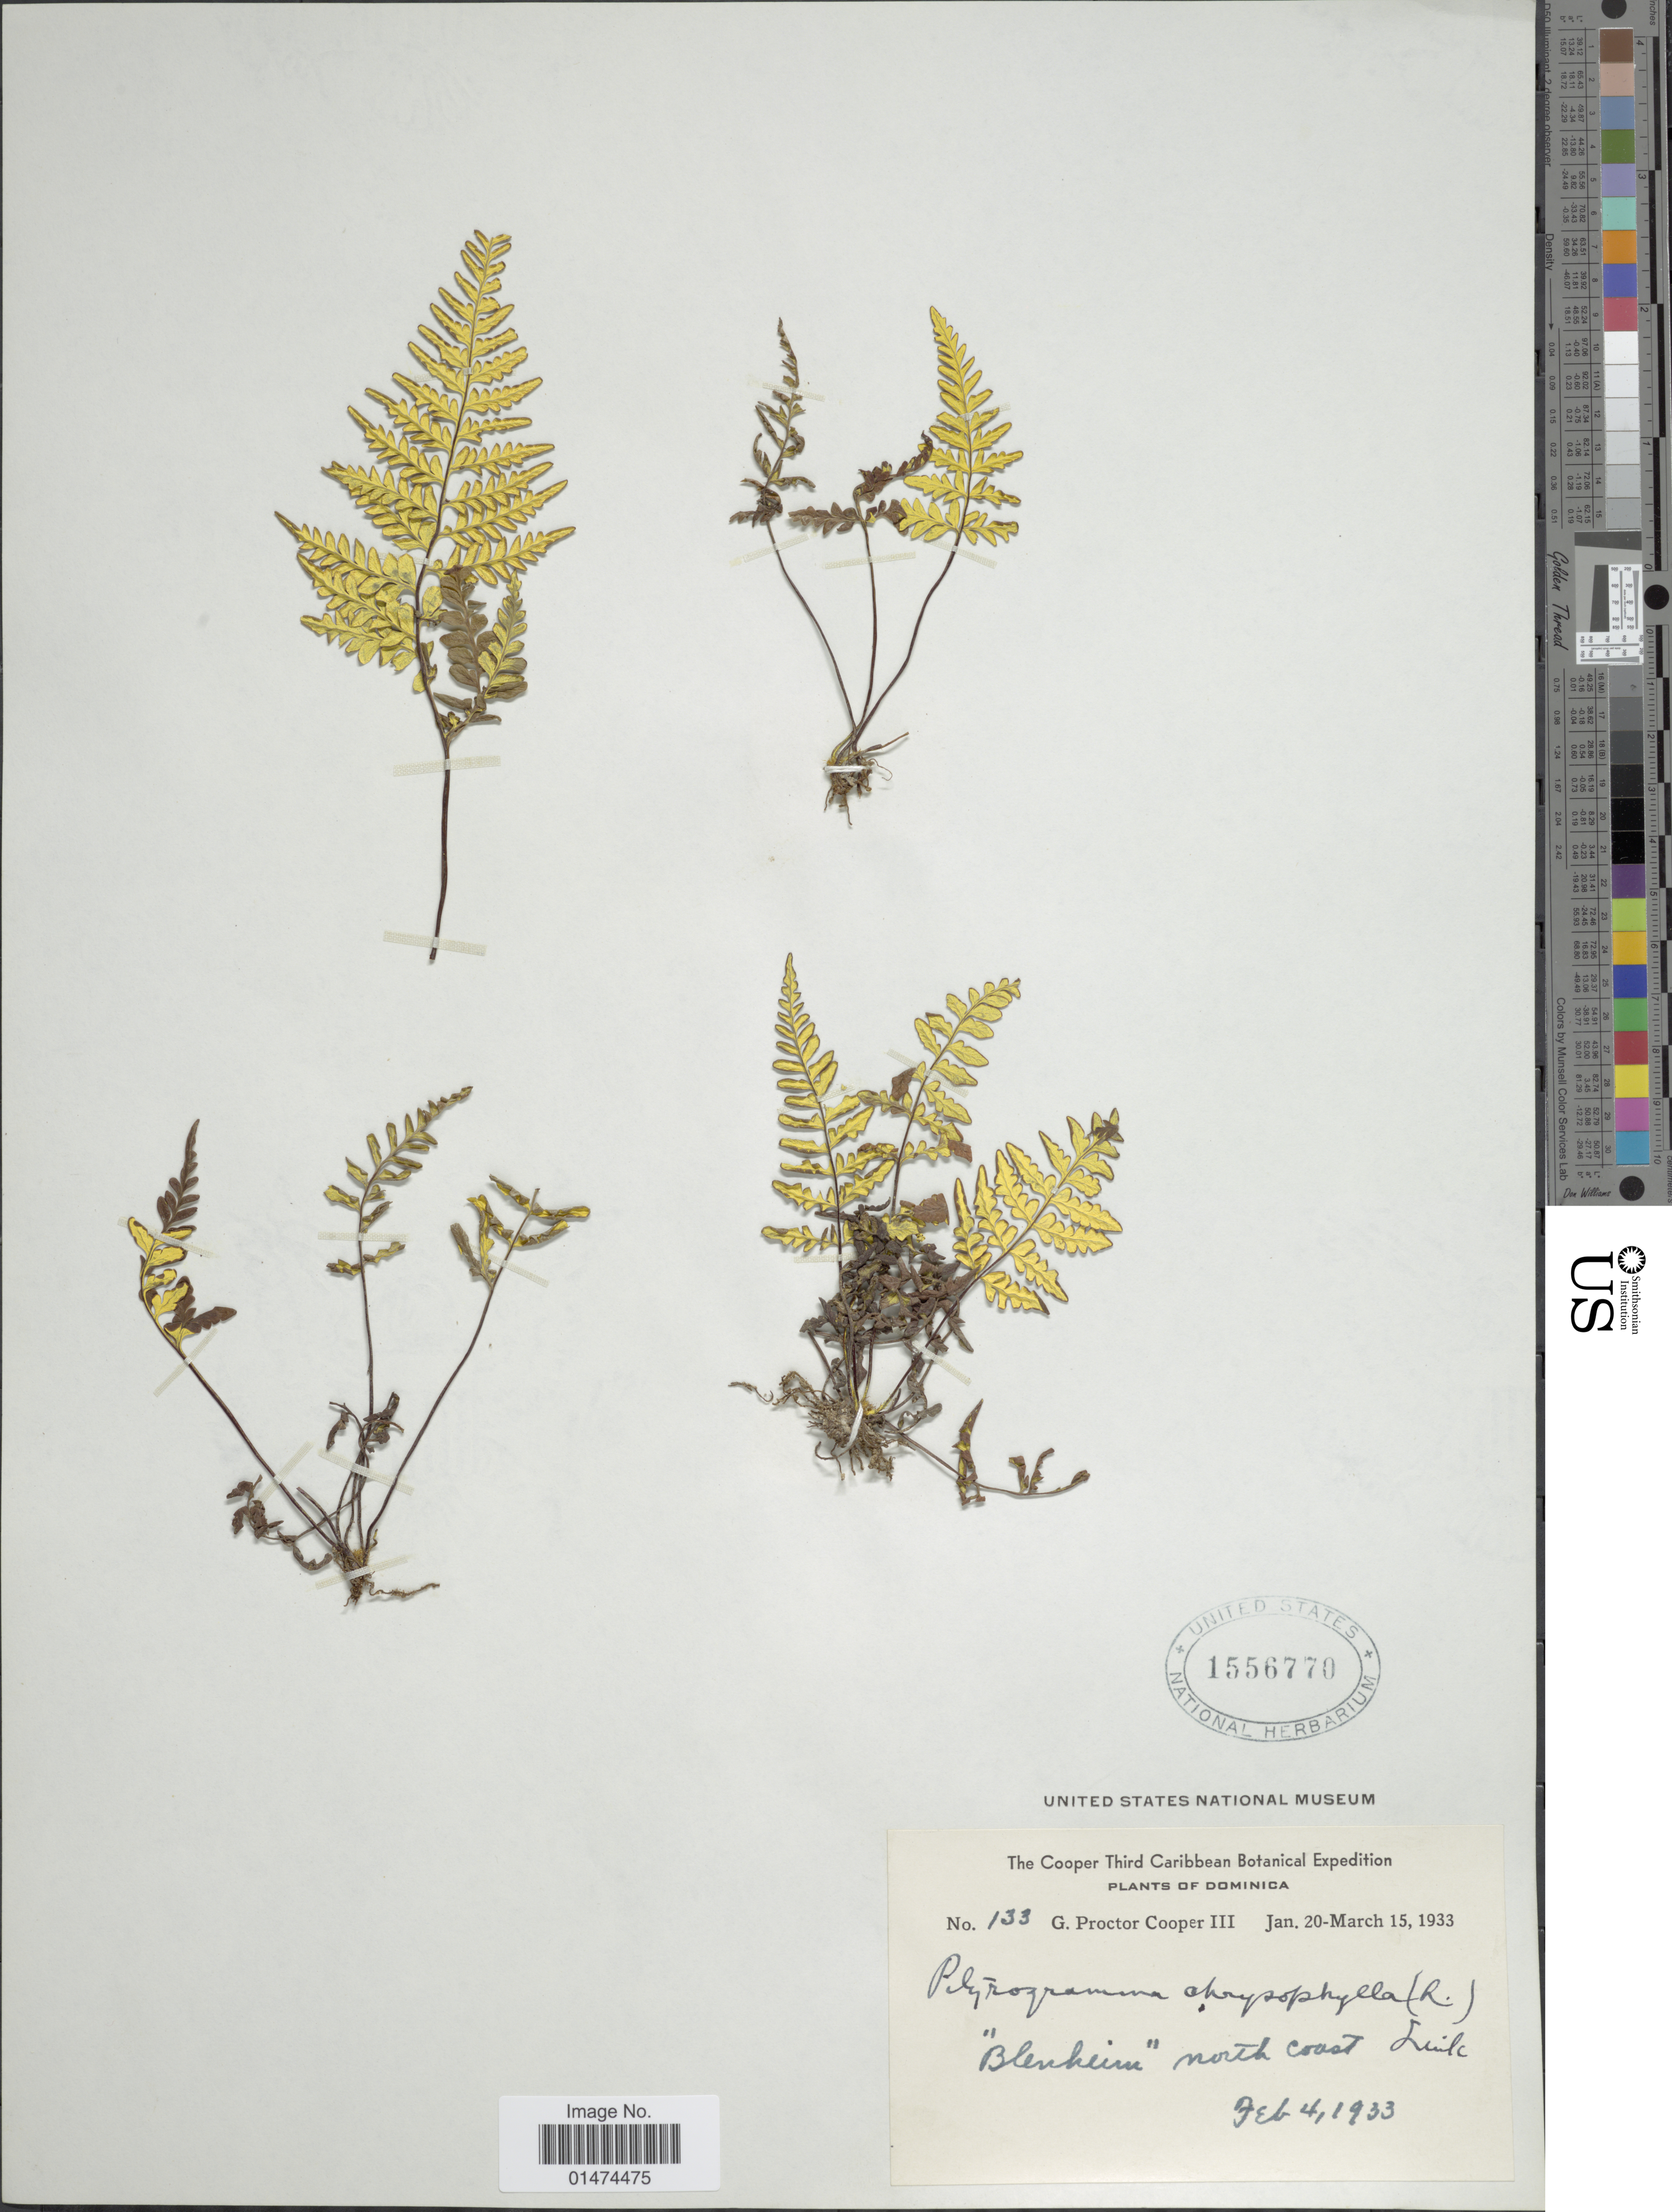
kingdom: Plantae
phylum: Tracheophyta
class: Polypodiopsida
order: Polypodiales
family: Pteridaceae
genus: Pityrogramma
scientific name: Pityrogramma chrysophylla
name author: (Sw.) Link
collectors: G. Cooper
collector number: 133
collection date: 1933-01-20/1933-03-15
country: Dominica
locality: "Blenheim" North coast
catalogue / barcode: US 1556770